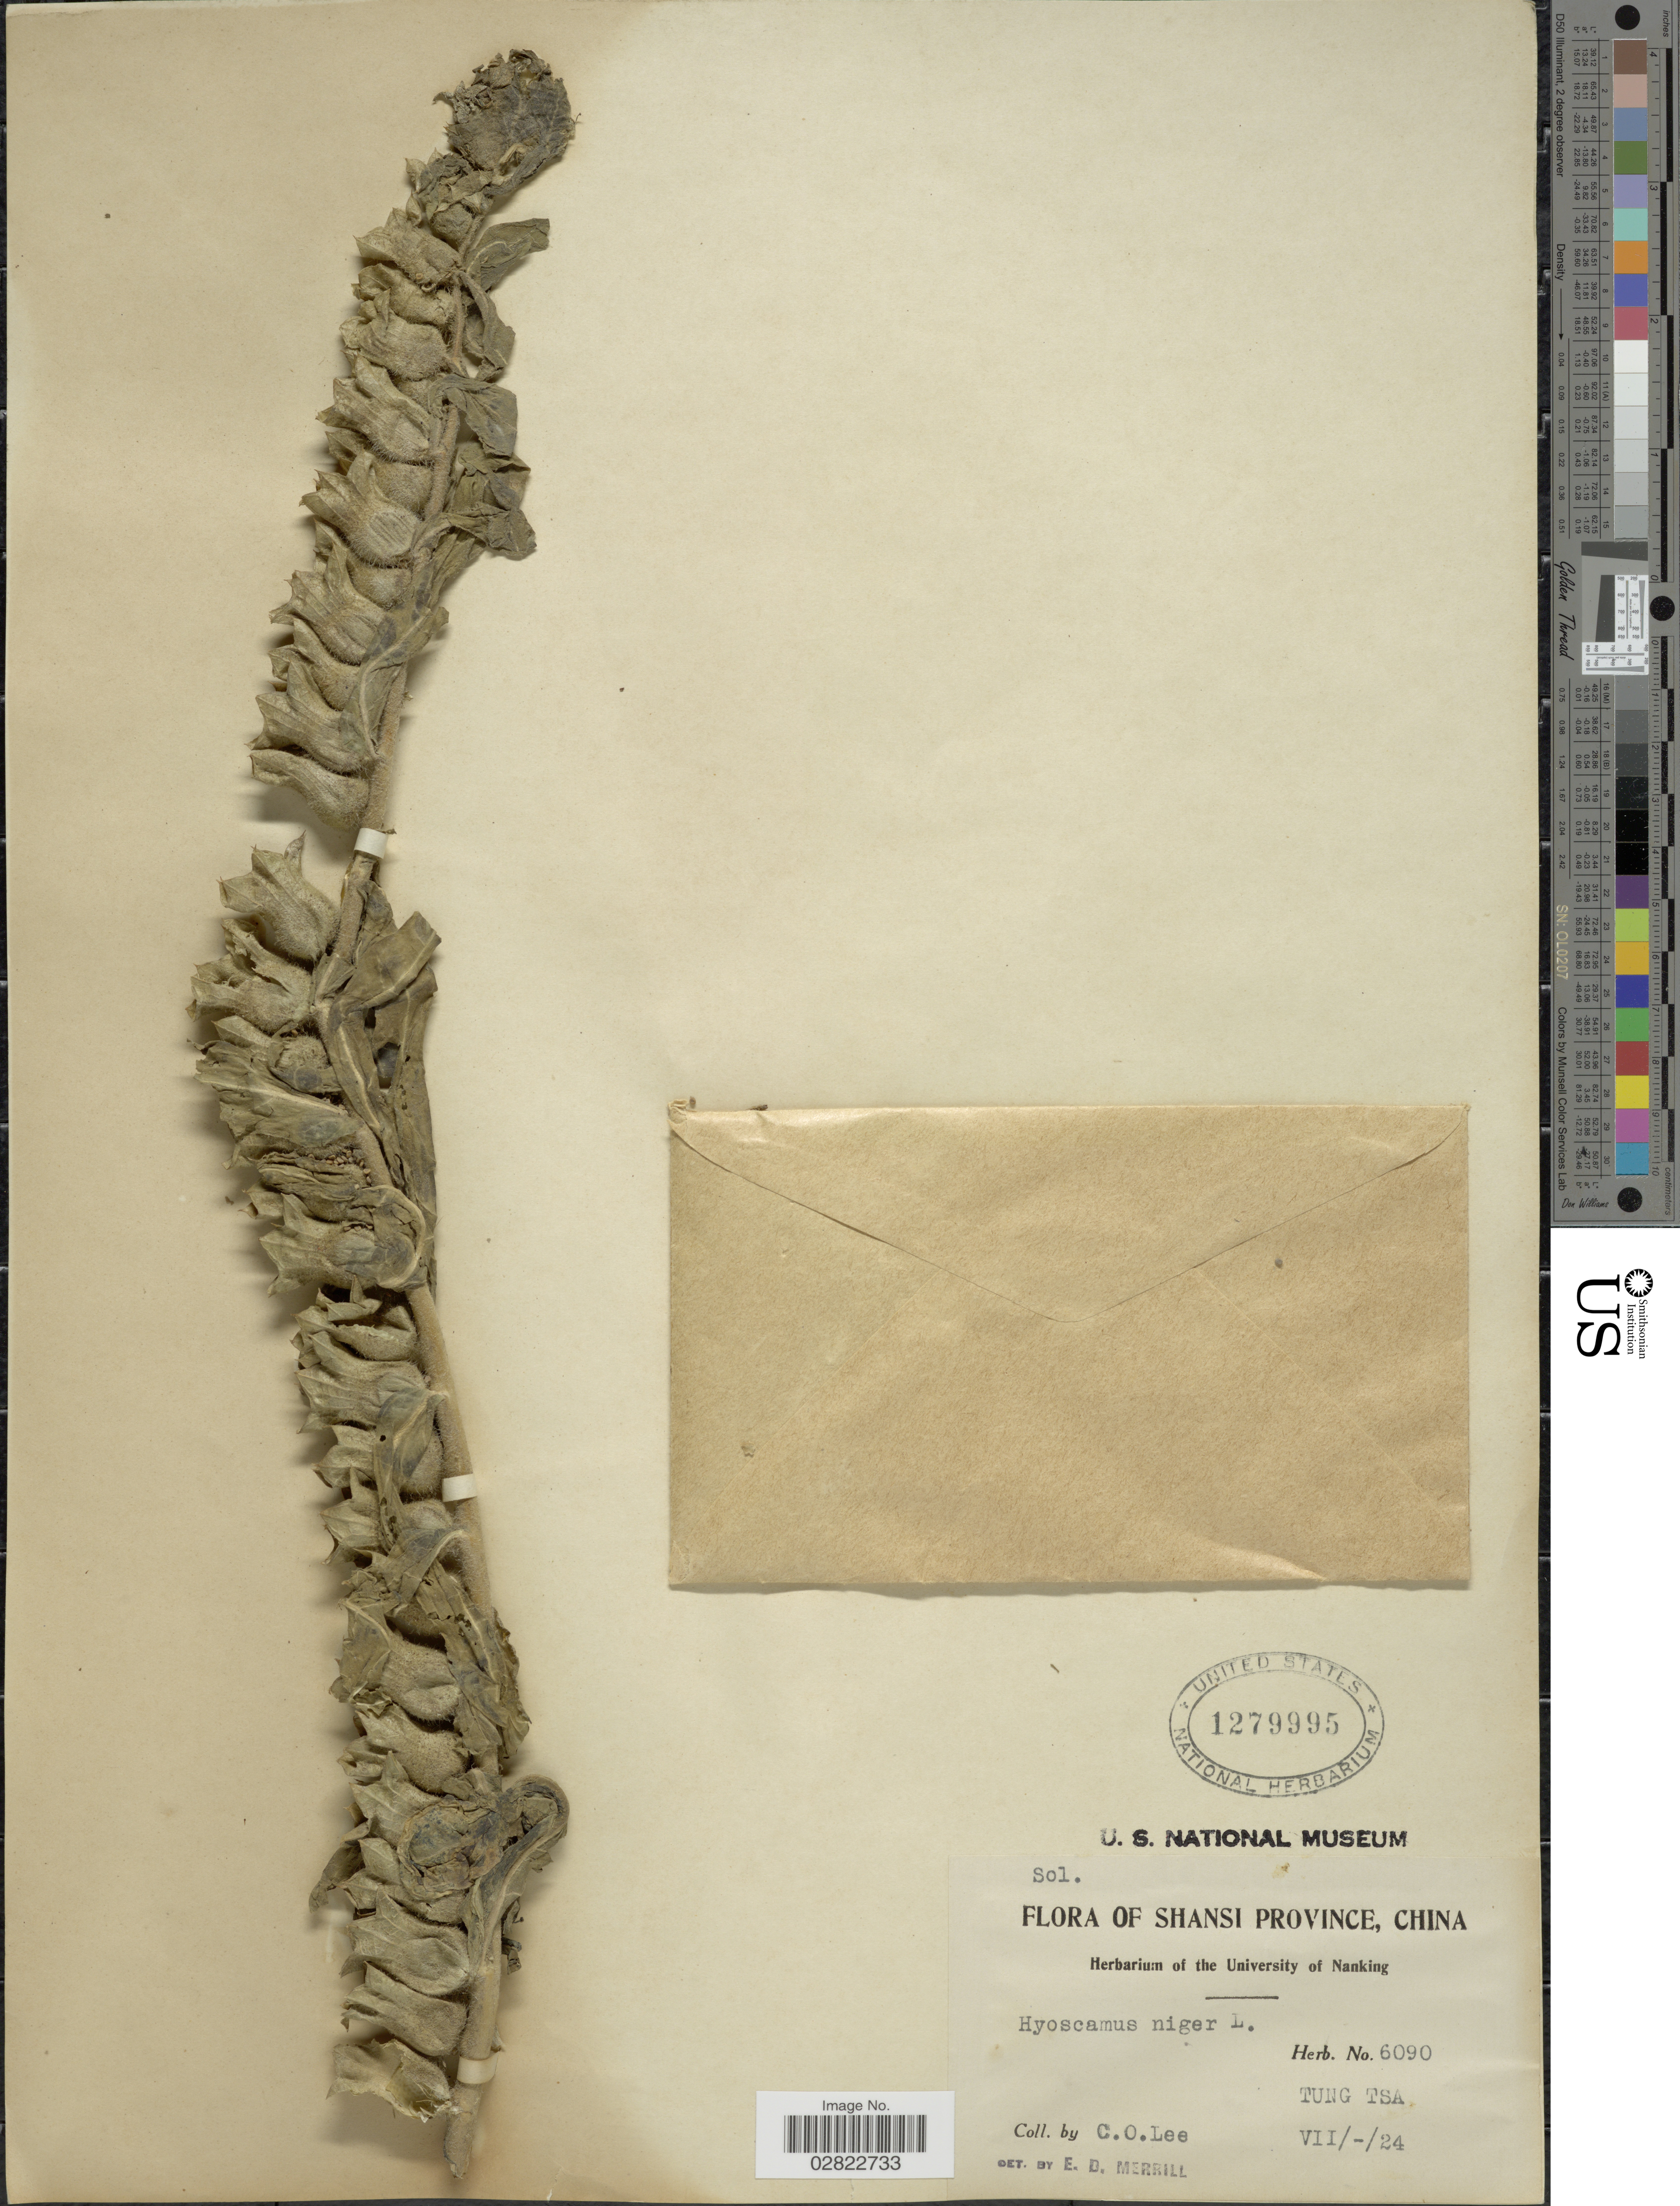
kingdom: Plantae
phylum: Tracheophyta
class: Magnoliopsida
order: Solanales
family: Solanaceae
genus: Hyoscyamus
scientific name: Hyoscyamus niger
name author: L.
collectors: C. Lee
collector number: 6090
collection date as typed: Transcribed d/m/y: /7/24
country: China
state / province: Shanxi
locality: Shansi Province, Tung Tsa.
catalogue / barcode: US 1279995